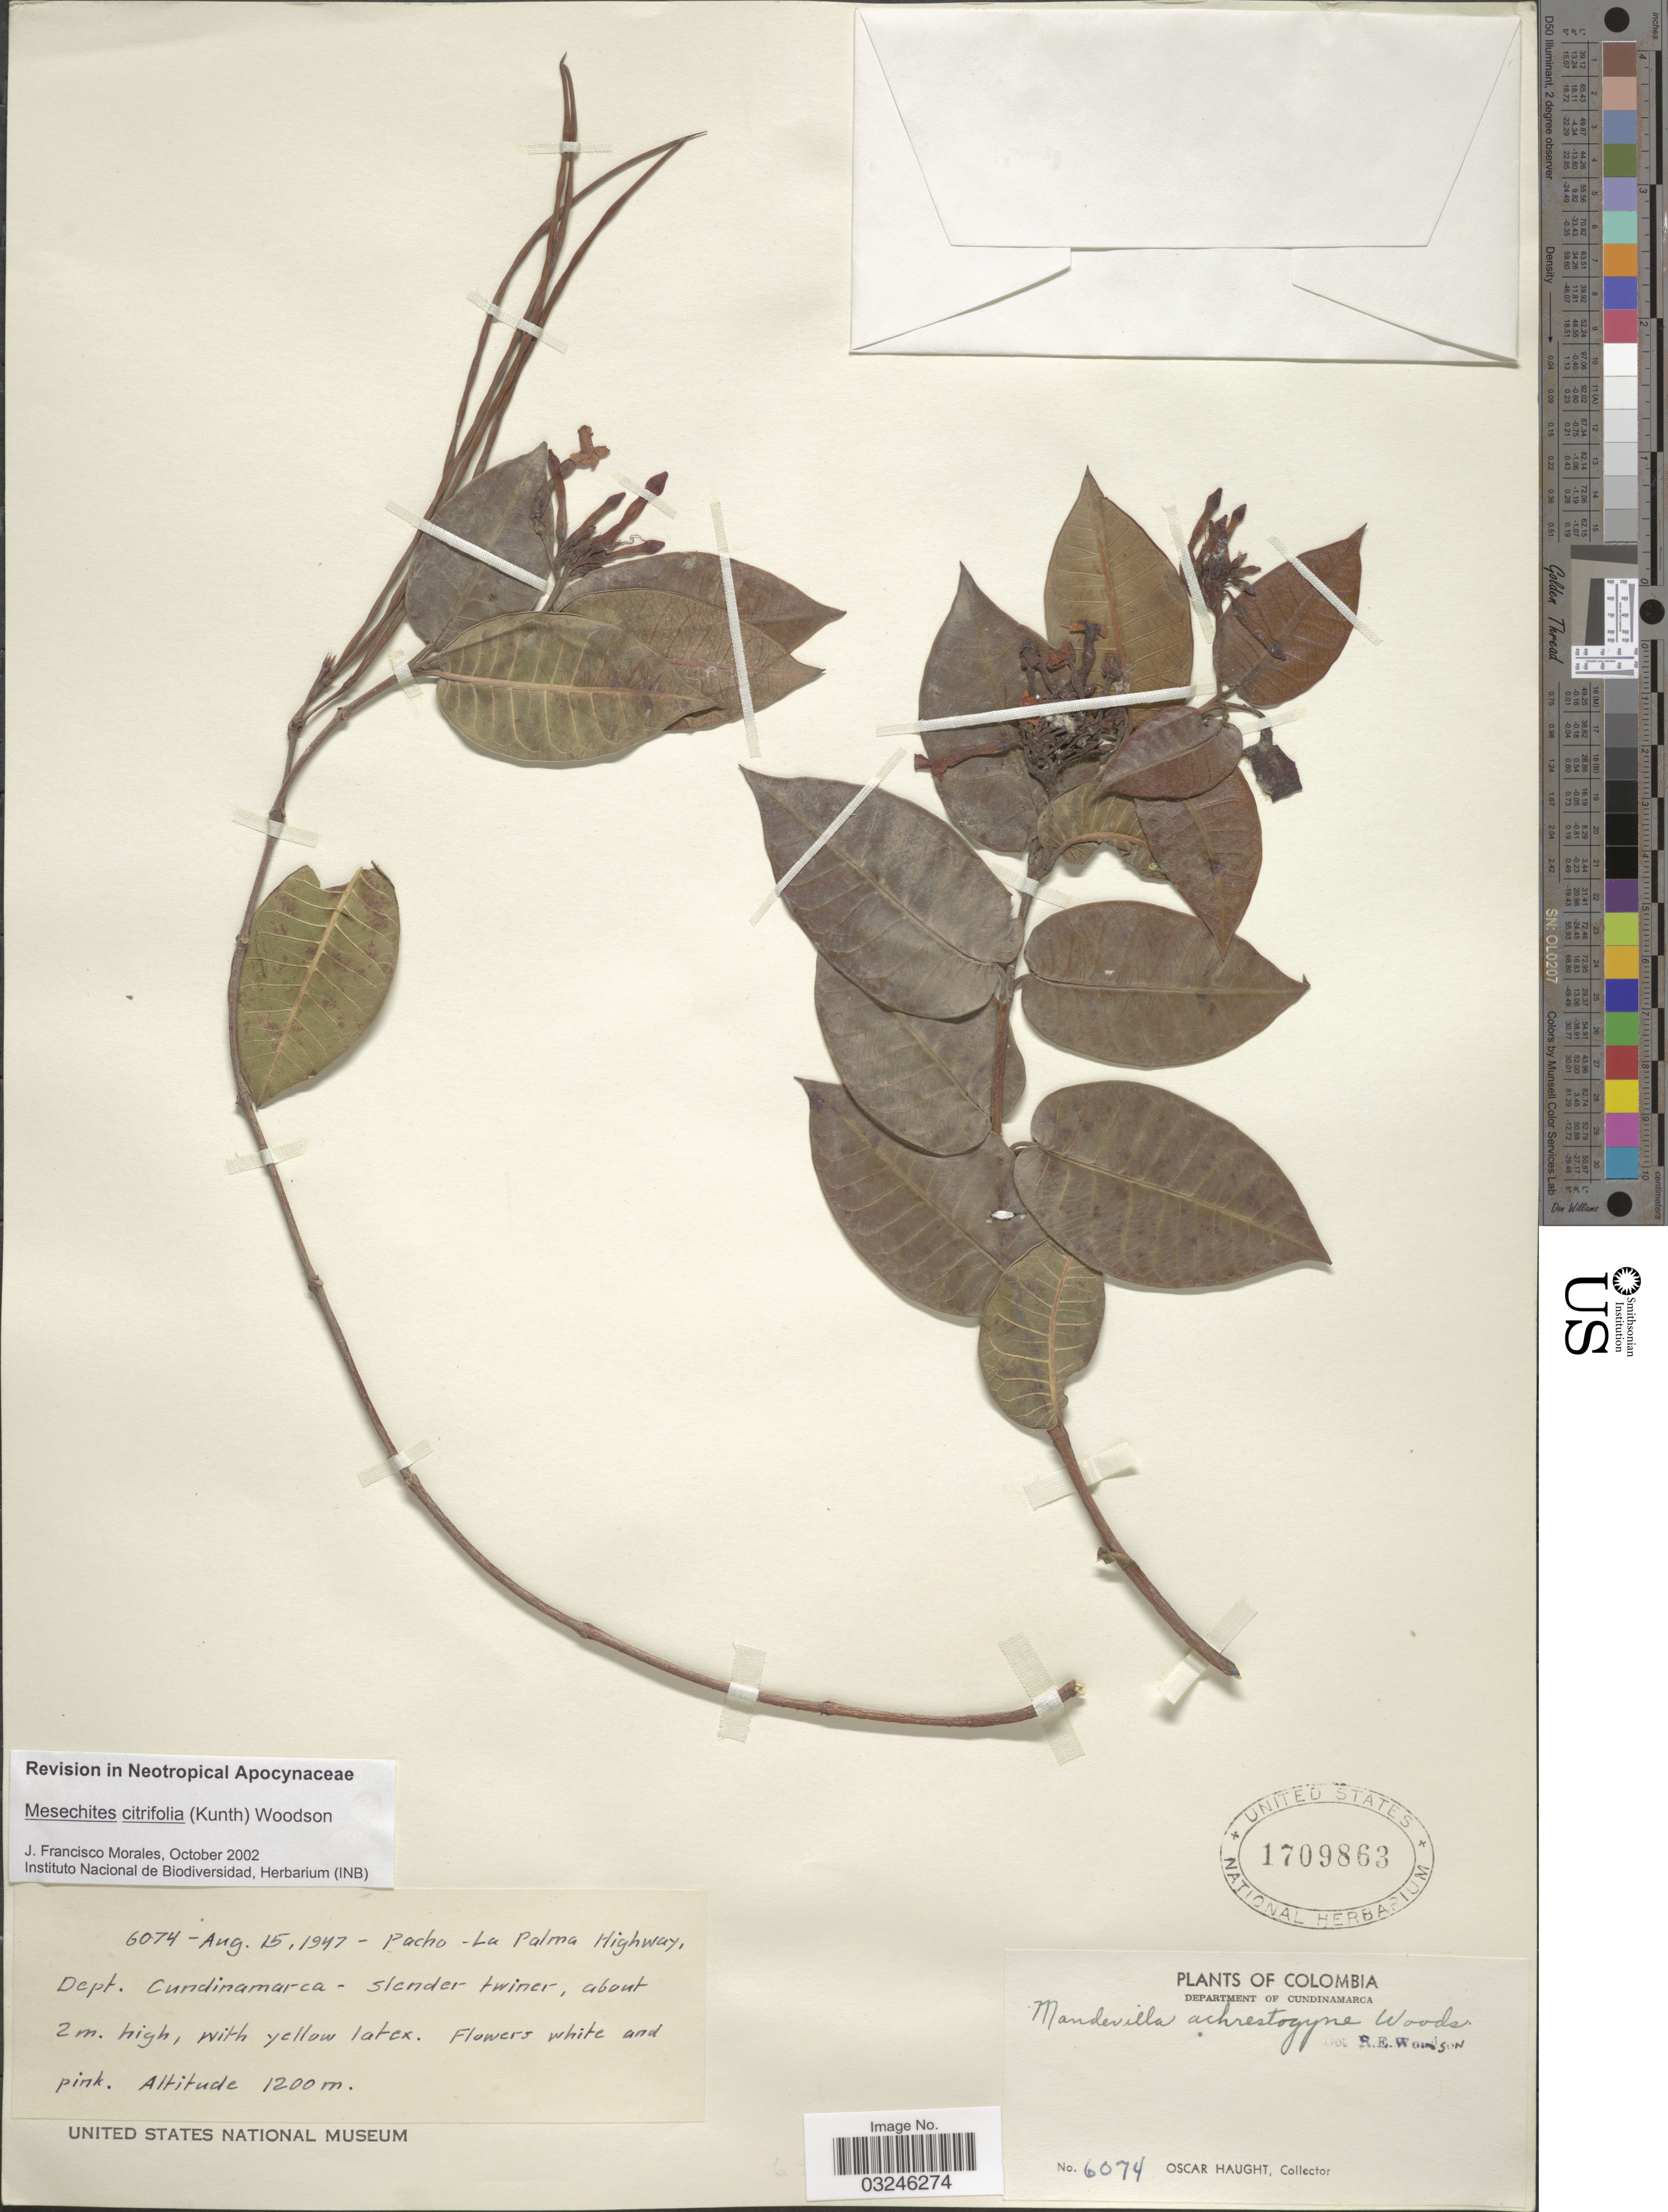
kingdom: Plantae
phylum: Tracheophyta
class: Magnoliopsida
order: Gentianales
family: Apocynaceae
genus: Mesechites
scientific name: Mesechites citrifolius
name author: (Kunth) Woodson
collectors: O. L. Haught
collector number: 6074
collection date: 1947-08-15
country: Colombia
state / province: Cundinamarca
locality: Pacho - La Palma Highway, Department of Cundinamarca.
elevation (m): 1200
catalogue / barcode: US 1709863